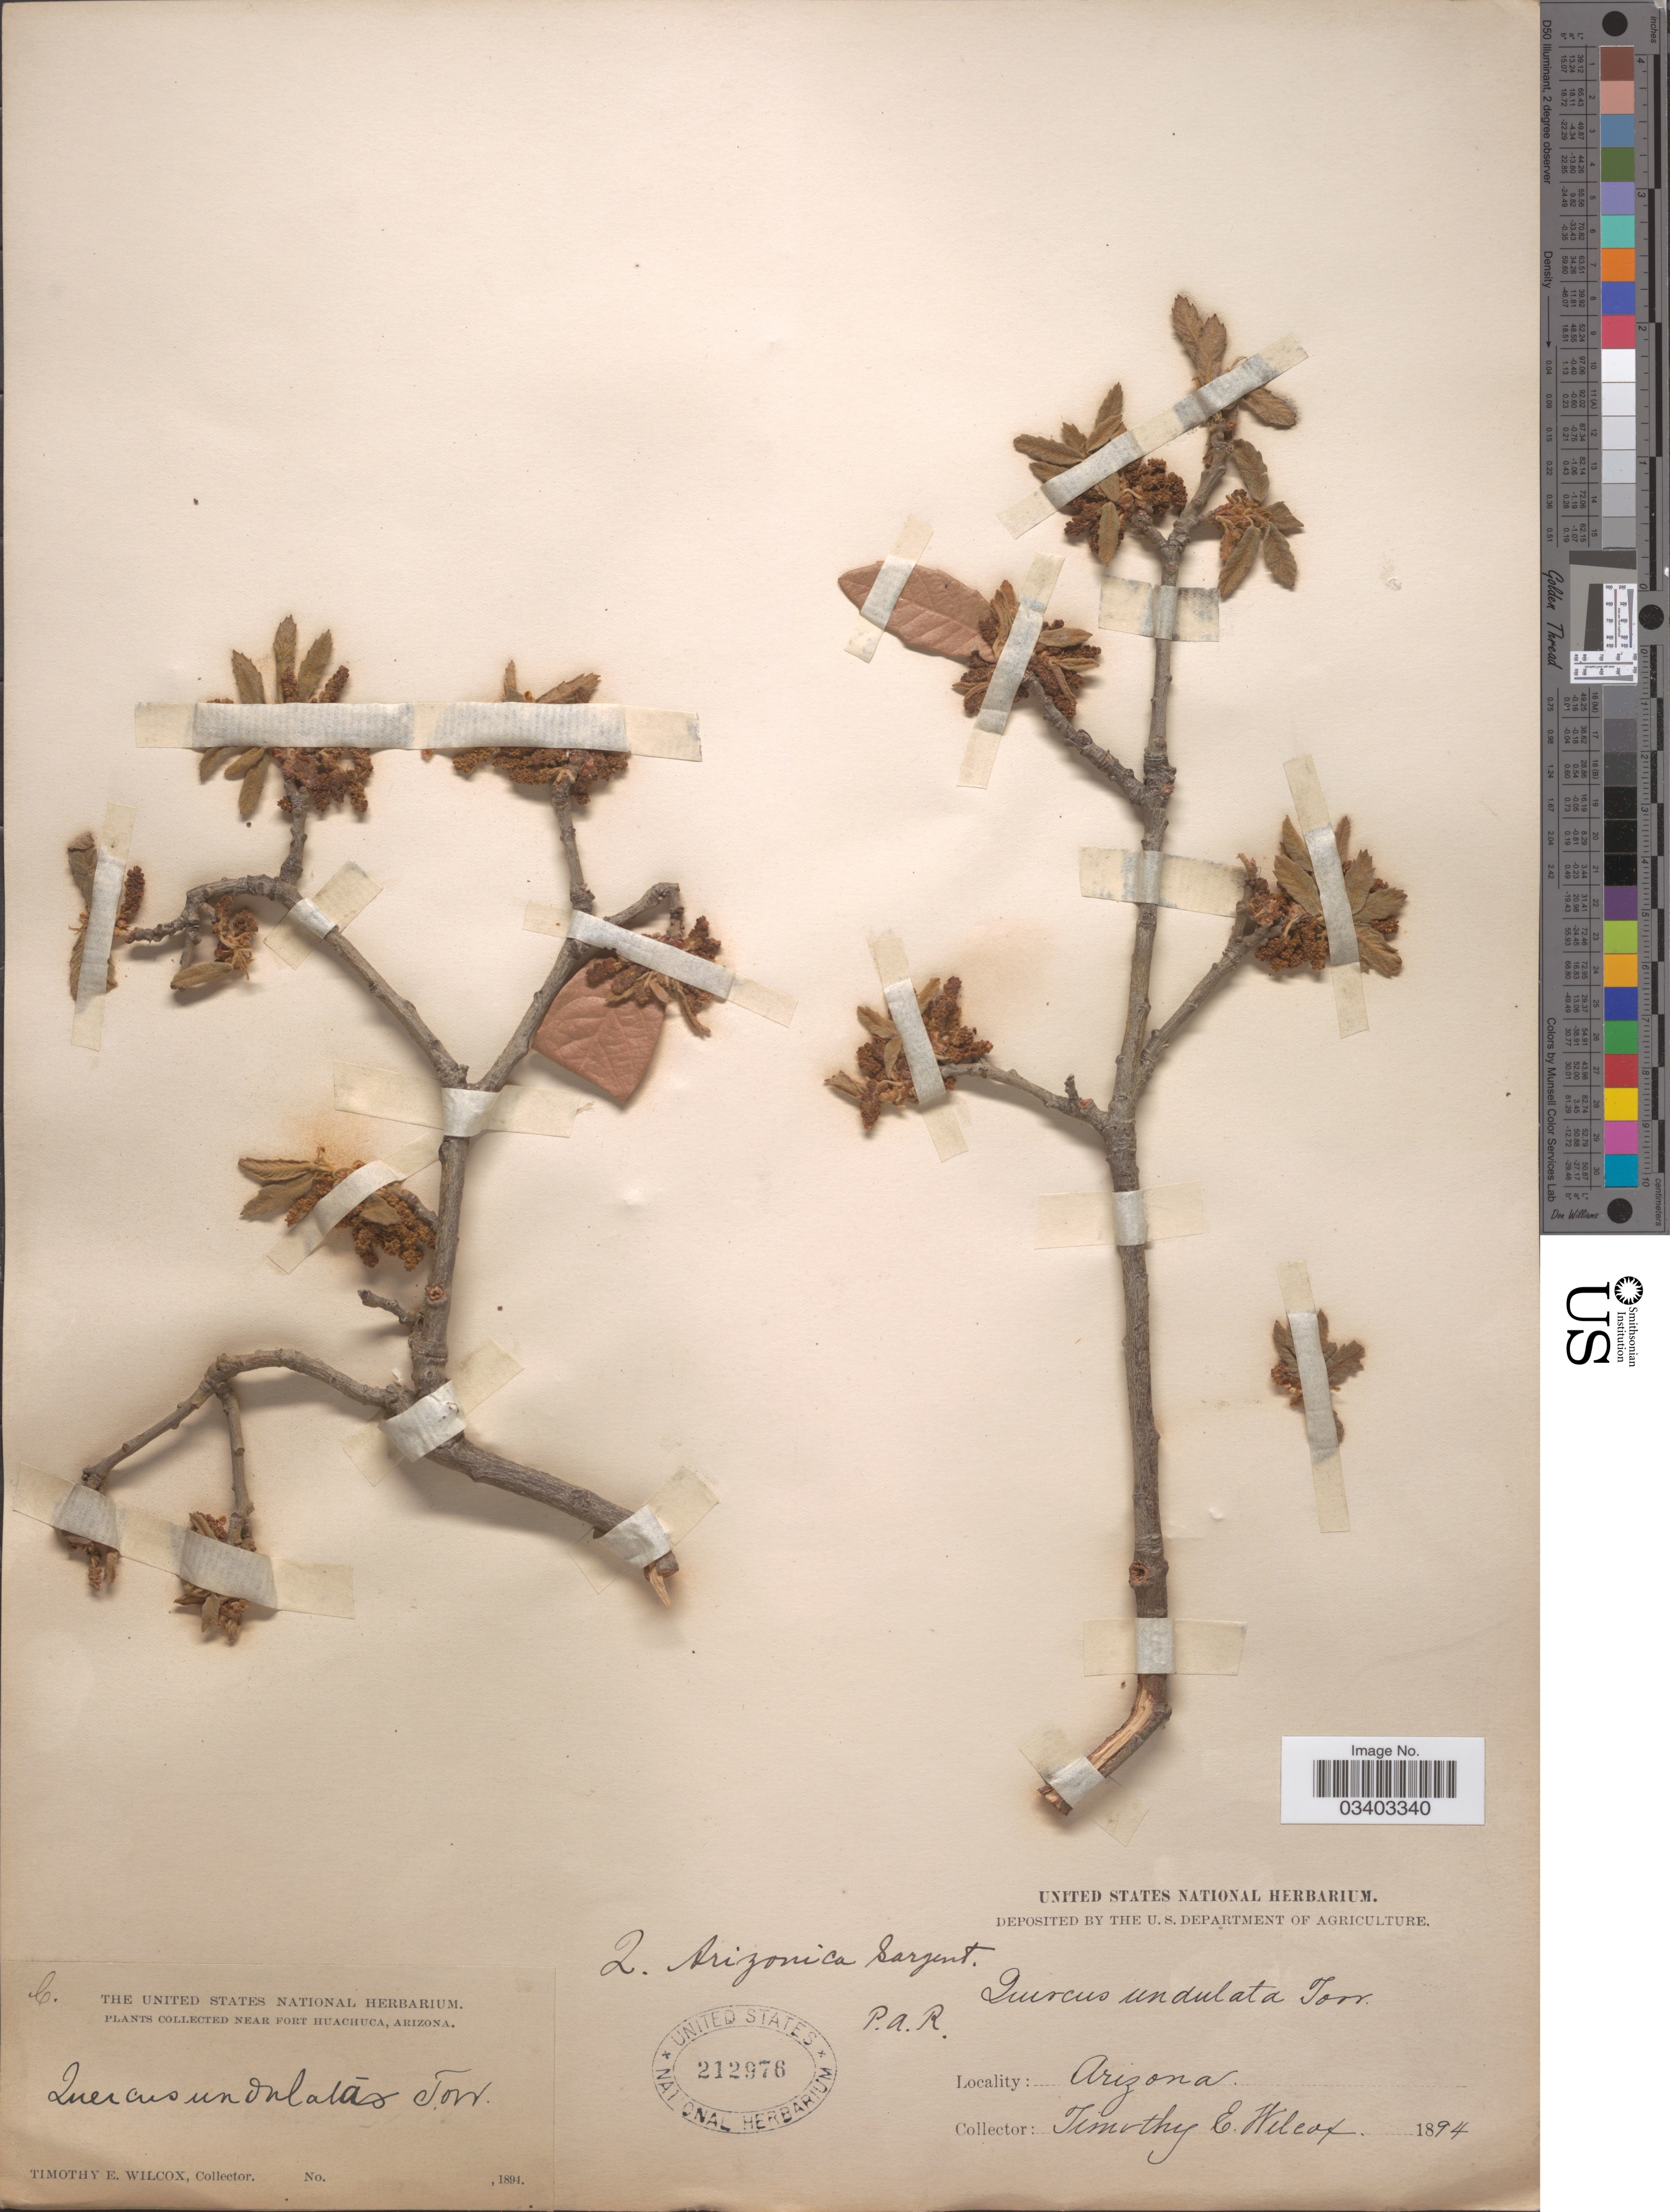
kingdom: Plantae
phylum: Tracheophyta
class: Magnoliopsida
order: Fagales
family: Fagaceae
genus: Quercus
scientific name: Quercus arizonica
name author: Sarg.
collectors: T. E. Wilcox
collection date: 1894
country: United States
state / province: Arizona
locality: Near Fort Huachuca.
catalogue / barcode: US 212976